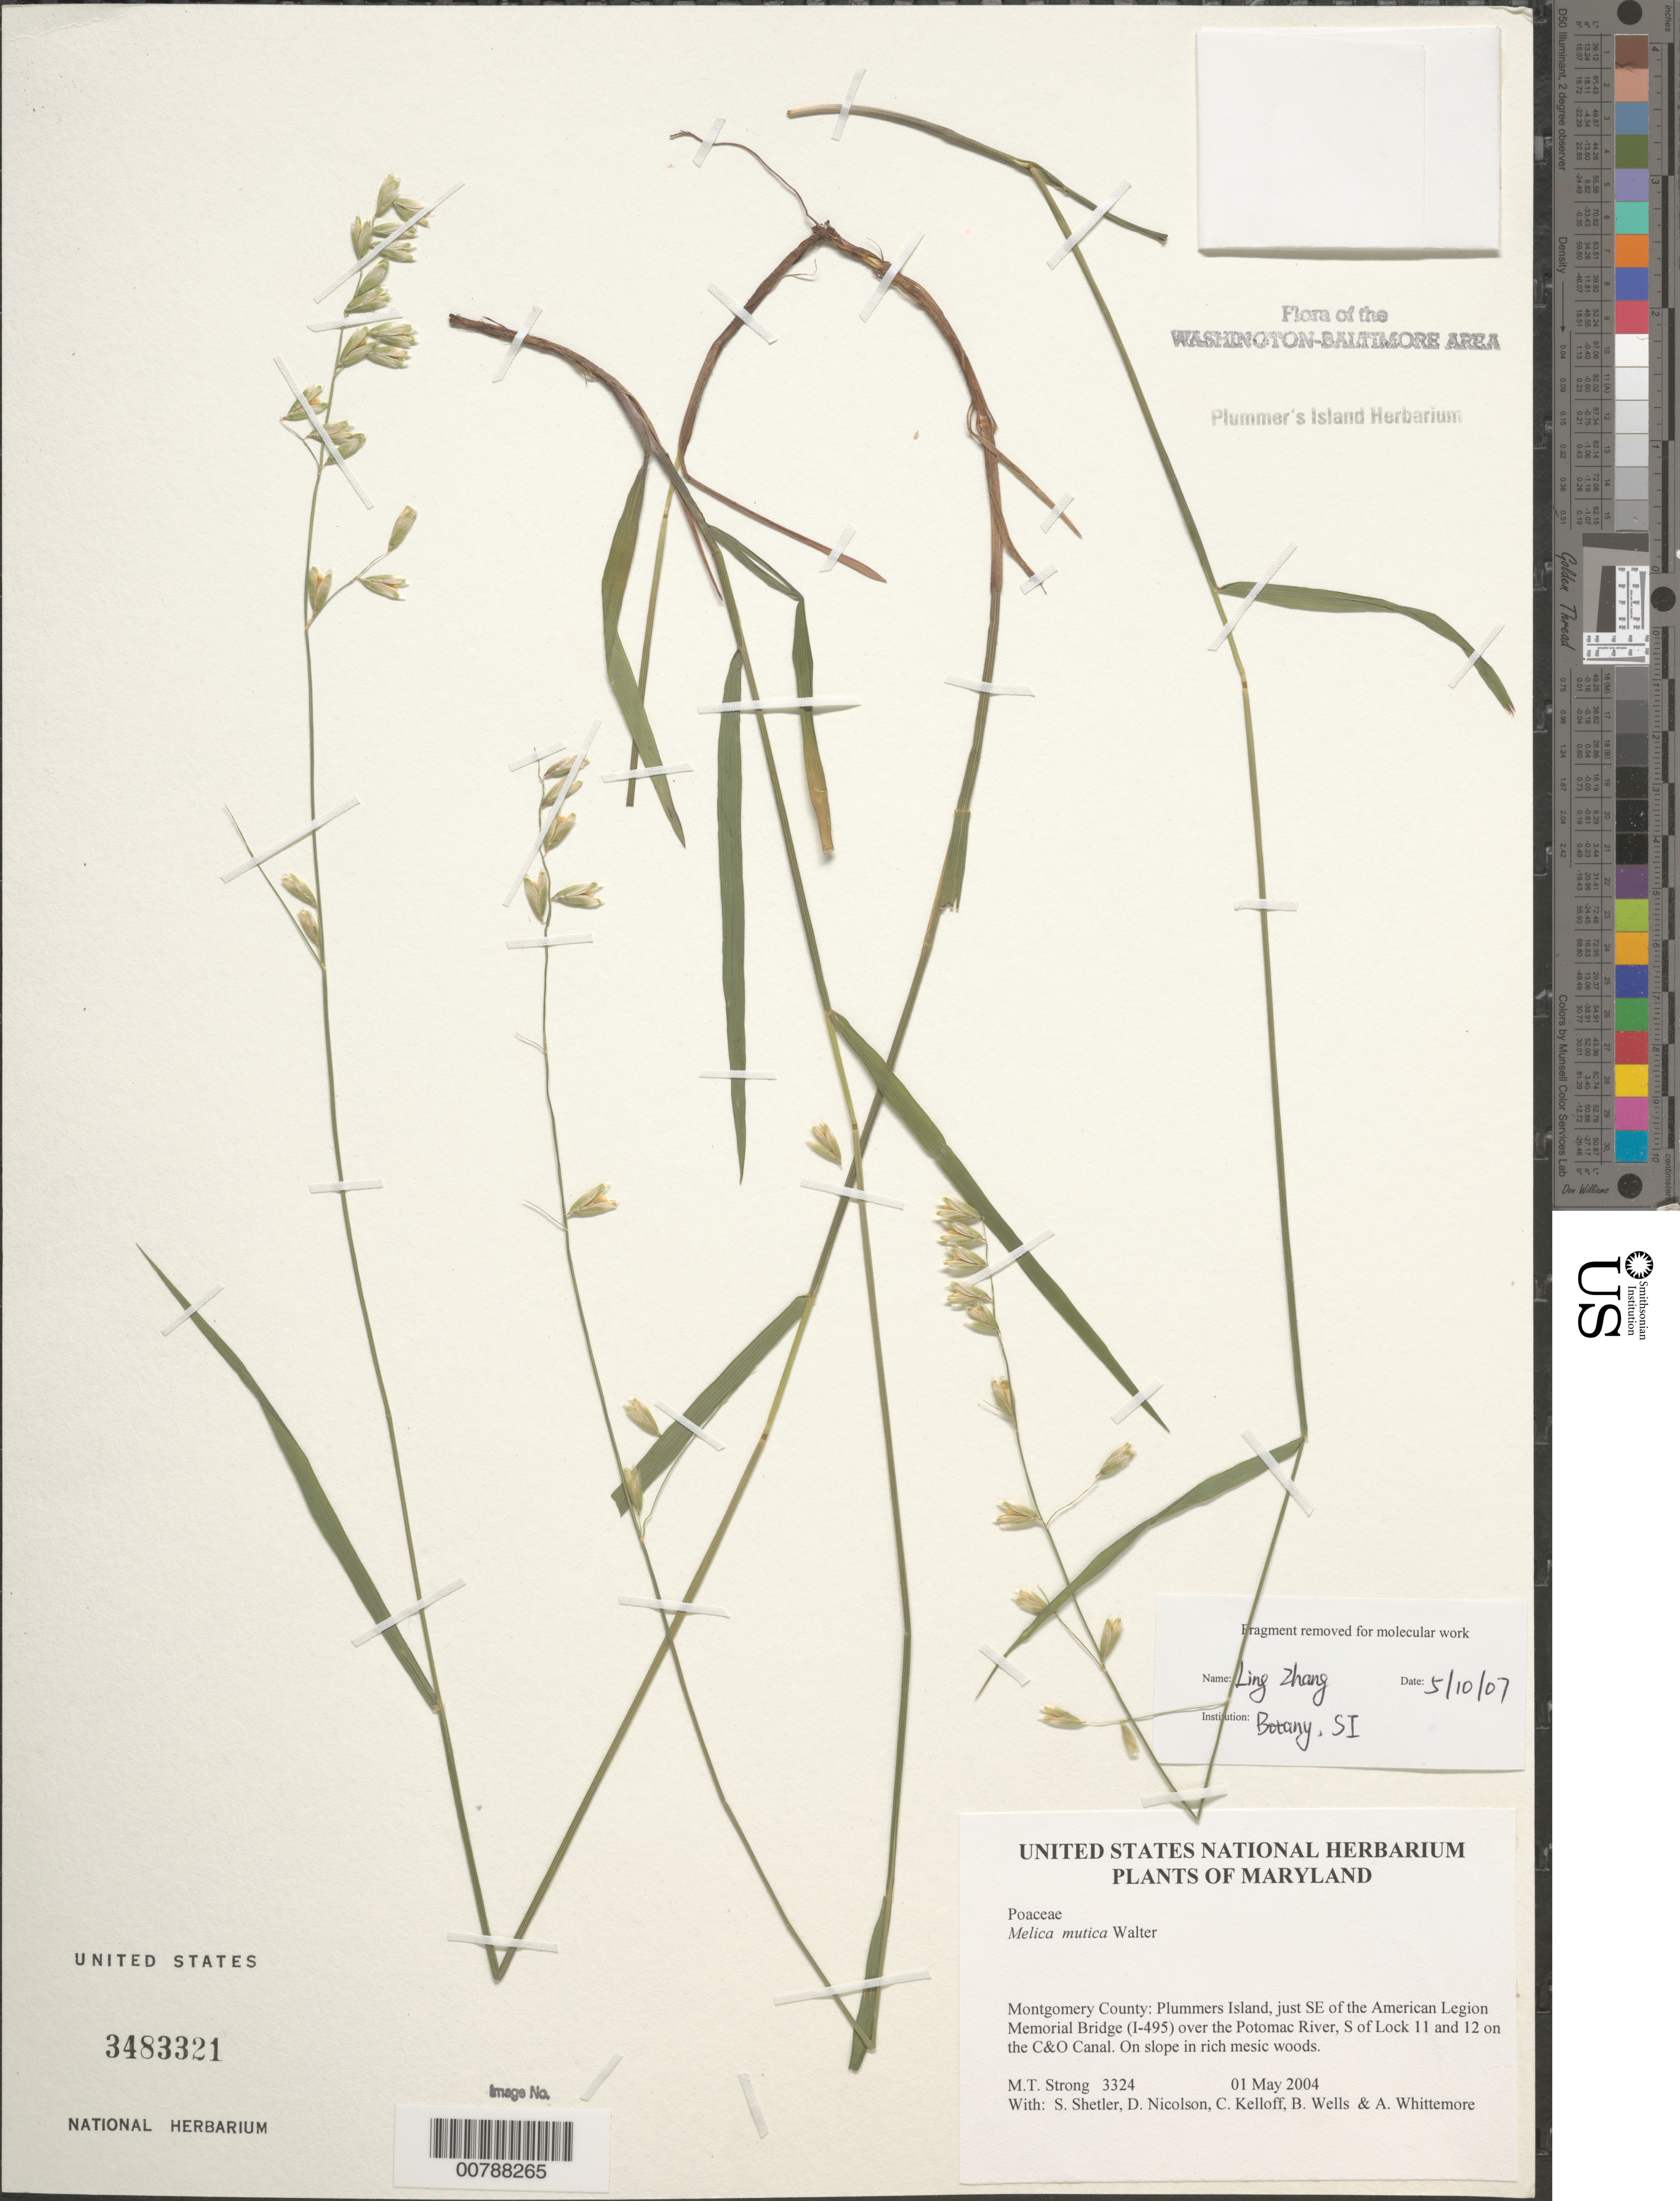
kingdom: Plantae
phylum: Tracheophyta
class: Liliopsida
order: Poales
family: Poaceae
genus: Melica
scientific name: Melica mutica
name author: Walter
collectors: M. T. Strong, S. Shetler, D. H. Nicolson, C. L. Kelloff, B. Wells & A. Whittemore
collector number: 3324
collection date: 2004-05-01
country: United States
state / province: Maryland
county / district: Montgomery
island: Plummers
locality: Plummers Island, just SE of the American Legion Memorial Bridge (I-495) over the Potomac River, S of Lock 11 and 12 on the C&O Canal.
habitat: On slope in rich mesic woods.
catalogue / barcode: US 3483321